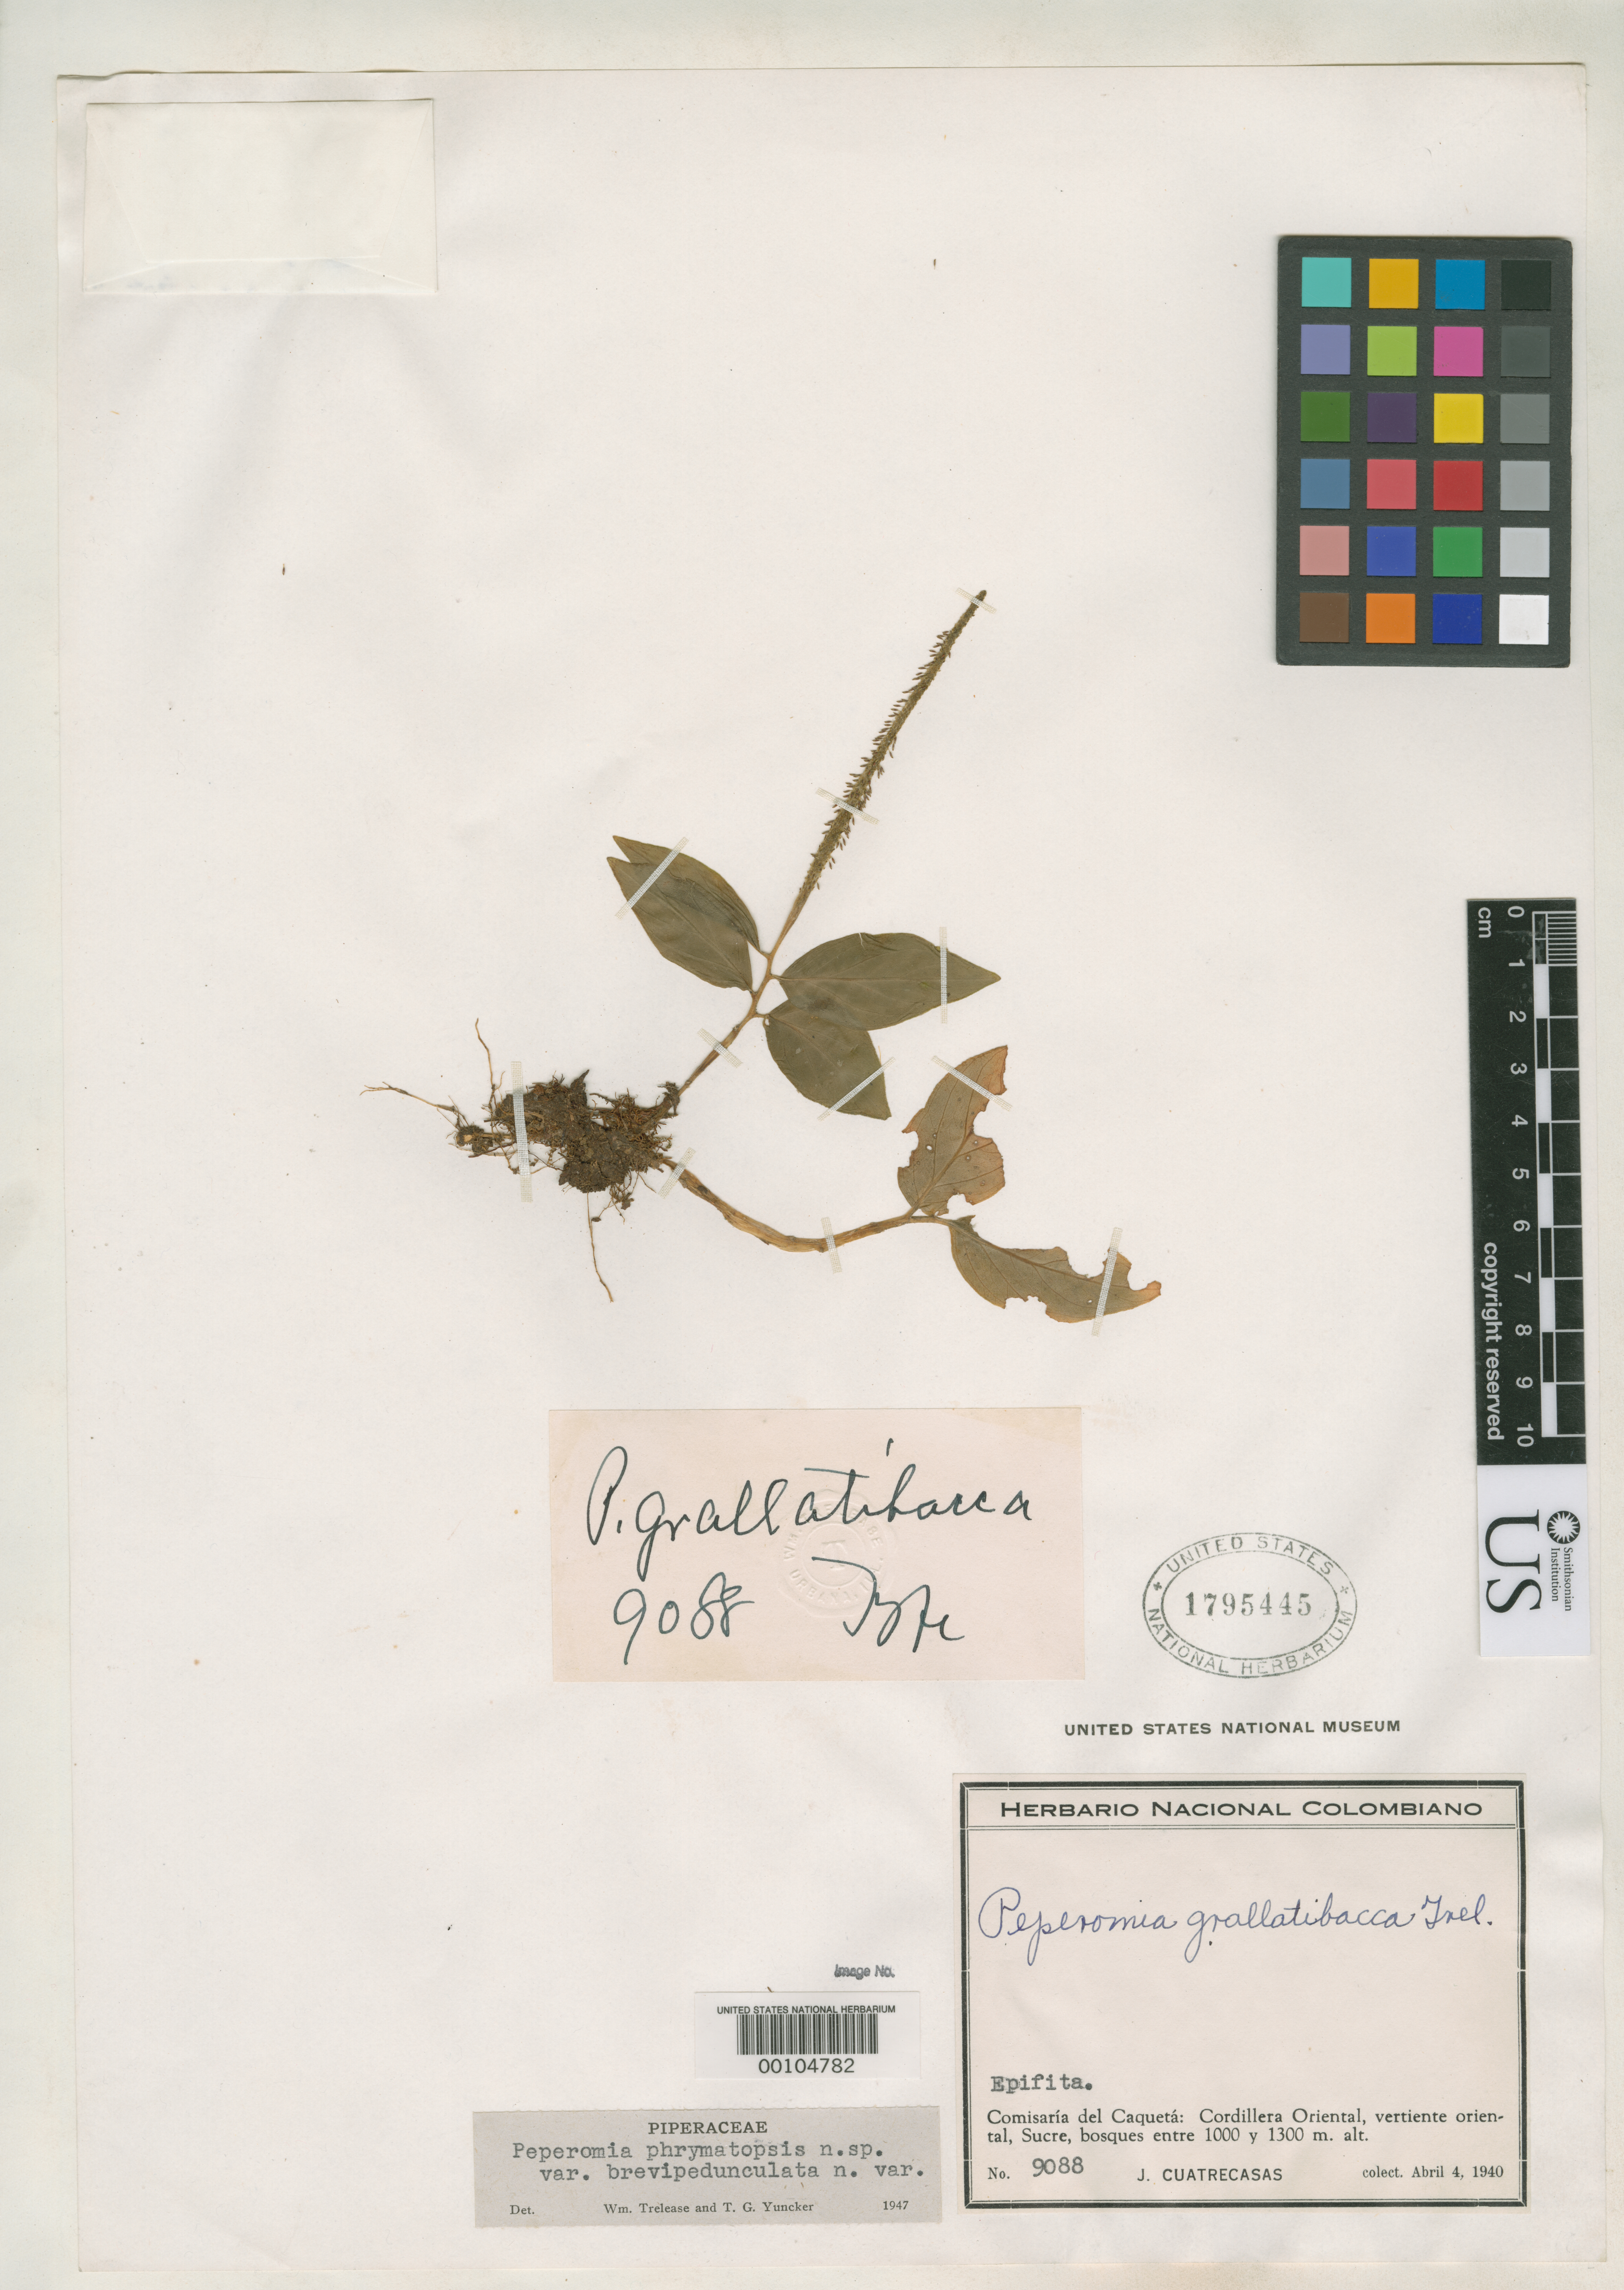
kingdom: Plantae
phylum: Tracheophyta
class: Magnoliopsida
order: Piperales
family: Piperaceae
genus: Peperomia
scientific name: Peperomia phrymatopsis var. brevipedunculata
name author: Trel. & Yunck.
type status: Holotype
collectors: J. Cuatrecasas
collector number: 9088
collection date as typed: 04 Apr 1940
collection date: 1940-04-04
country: Colombia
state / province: Caquetá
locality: Sucre.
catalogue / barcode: US 1795445